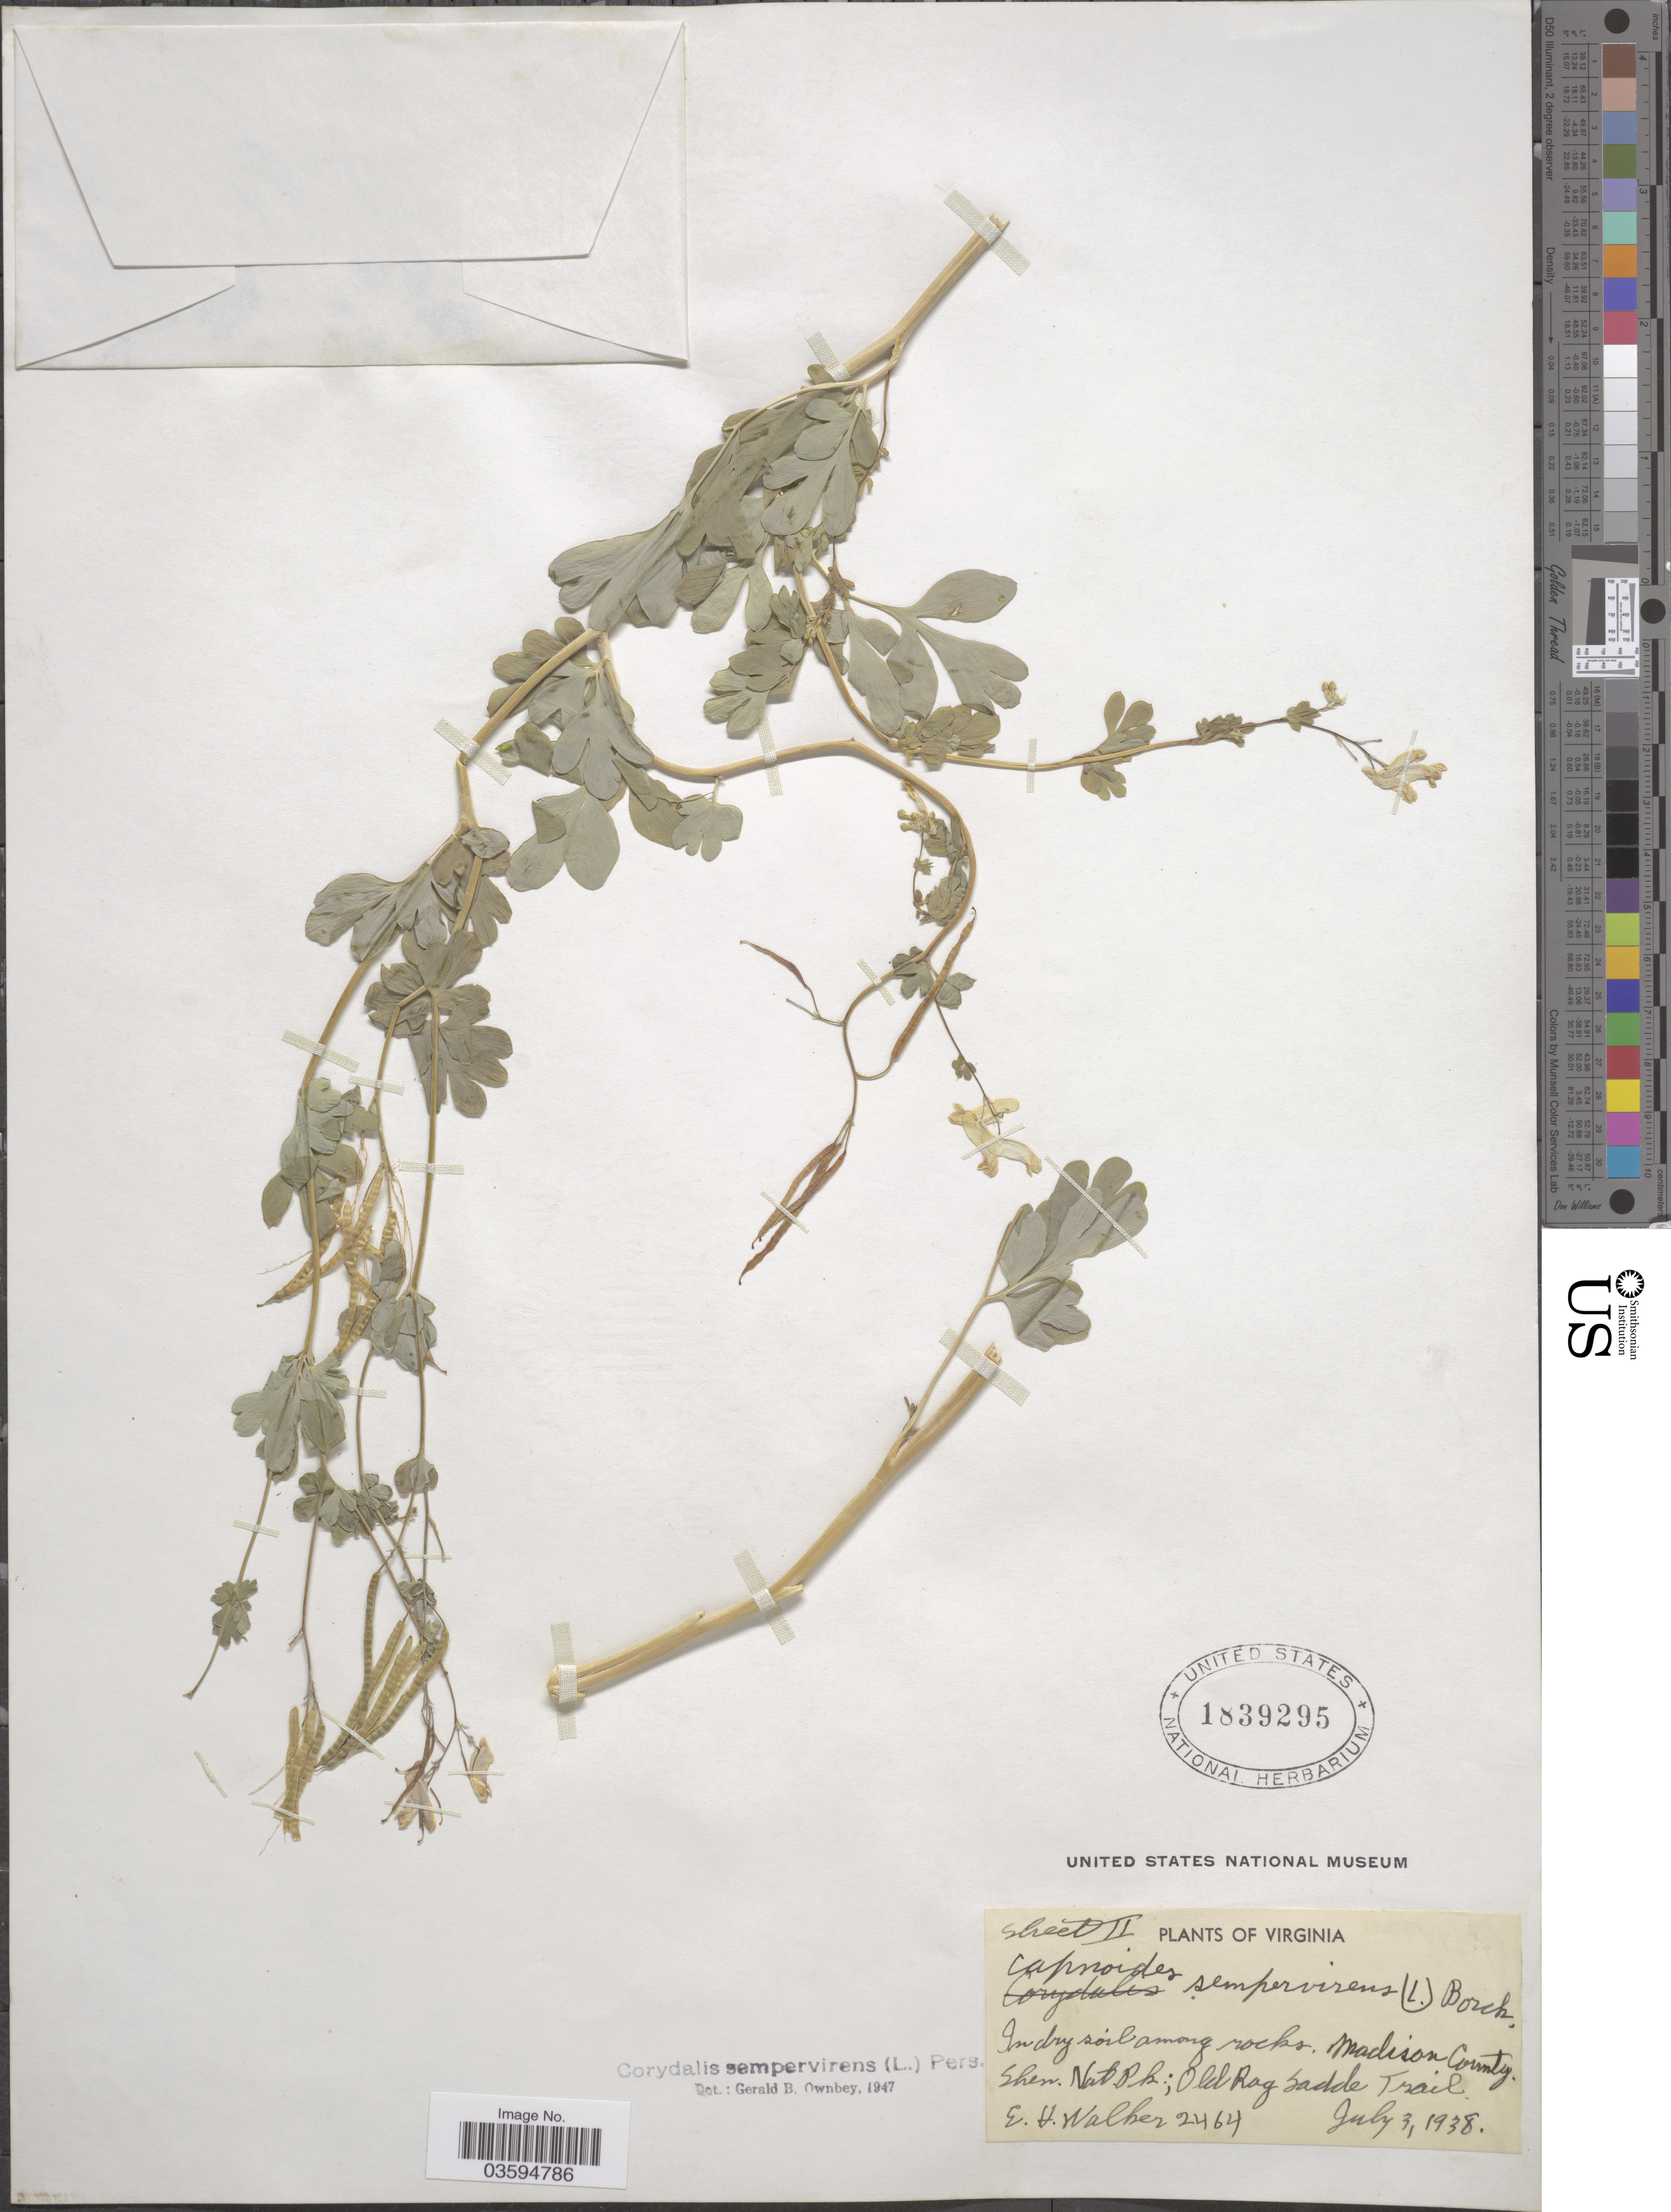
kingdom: Plantae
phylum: Tracheophyta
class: Magnoliopsida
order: Ranunculales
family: Papaveraceae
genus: Capnoides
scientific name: Capnoides sempervirens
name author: (L.) Borkh.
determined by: Strong, M. T., (US), Smithsonian Institution - National Museum of Natural History (UNITED STATES)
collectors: E. H. Walker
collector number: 2464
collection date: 1938-07-03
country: United States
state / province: Virginia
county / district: Madison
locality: In dry soil among rocks. Madison County. Shen. Nat. Pk: Old Rag Saddle Trail.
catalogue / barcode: US 1839295